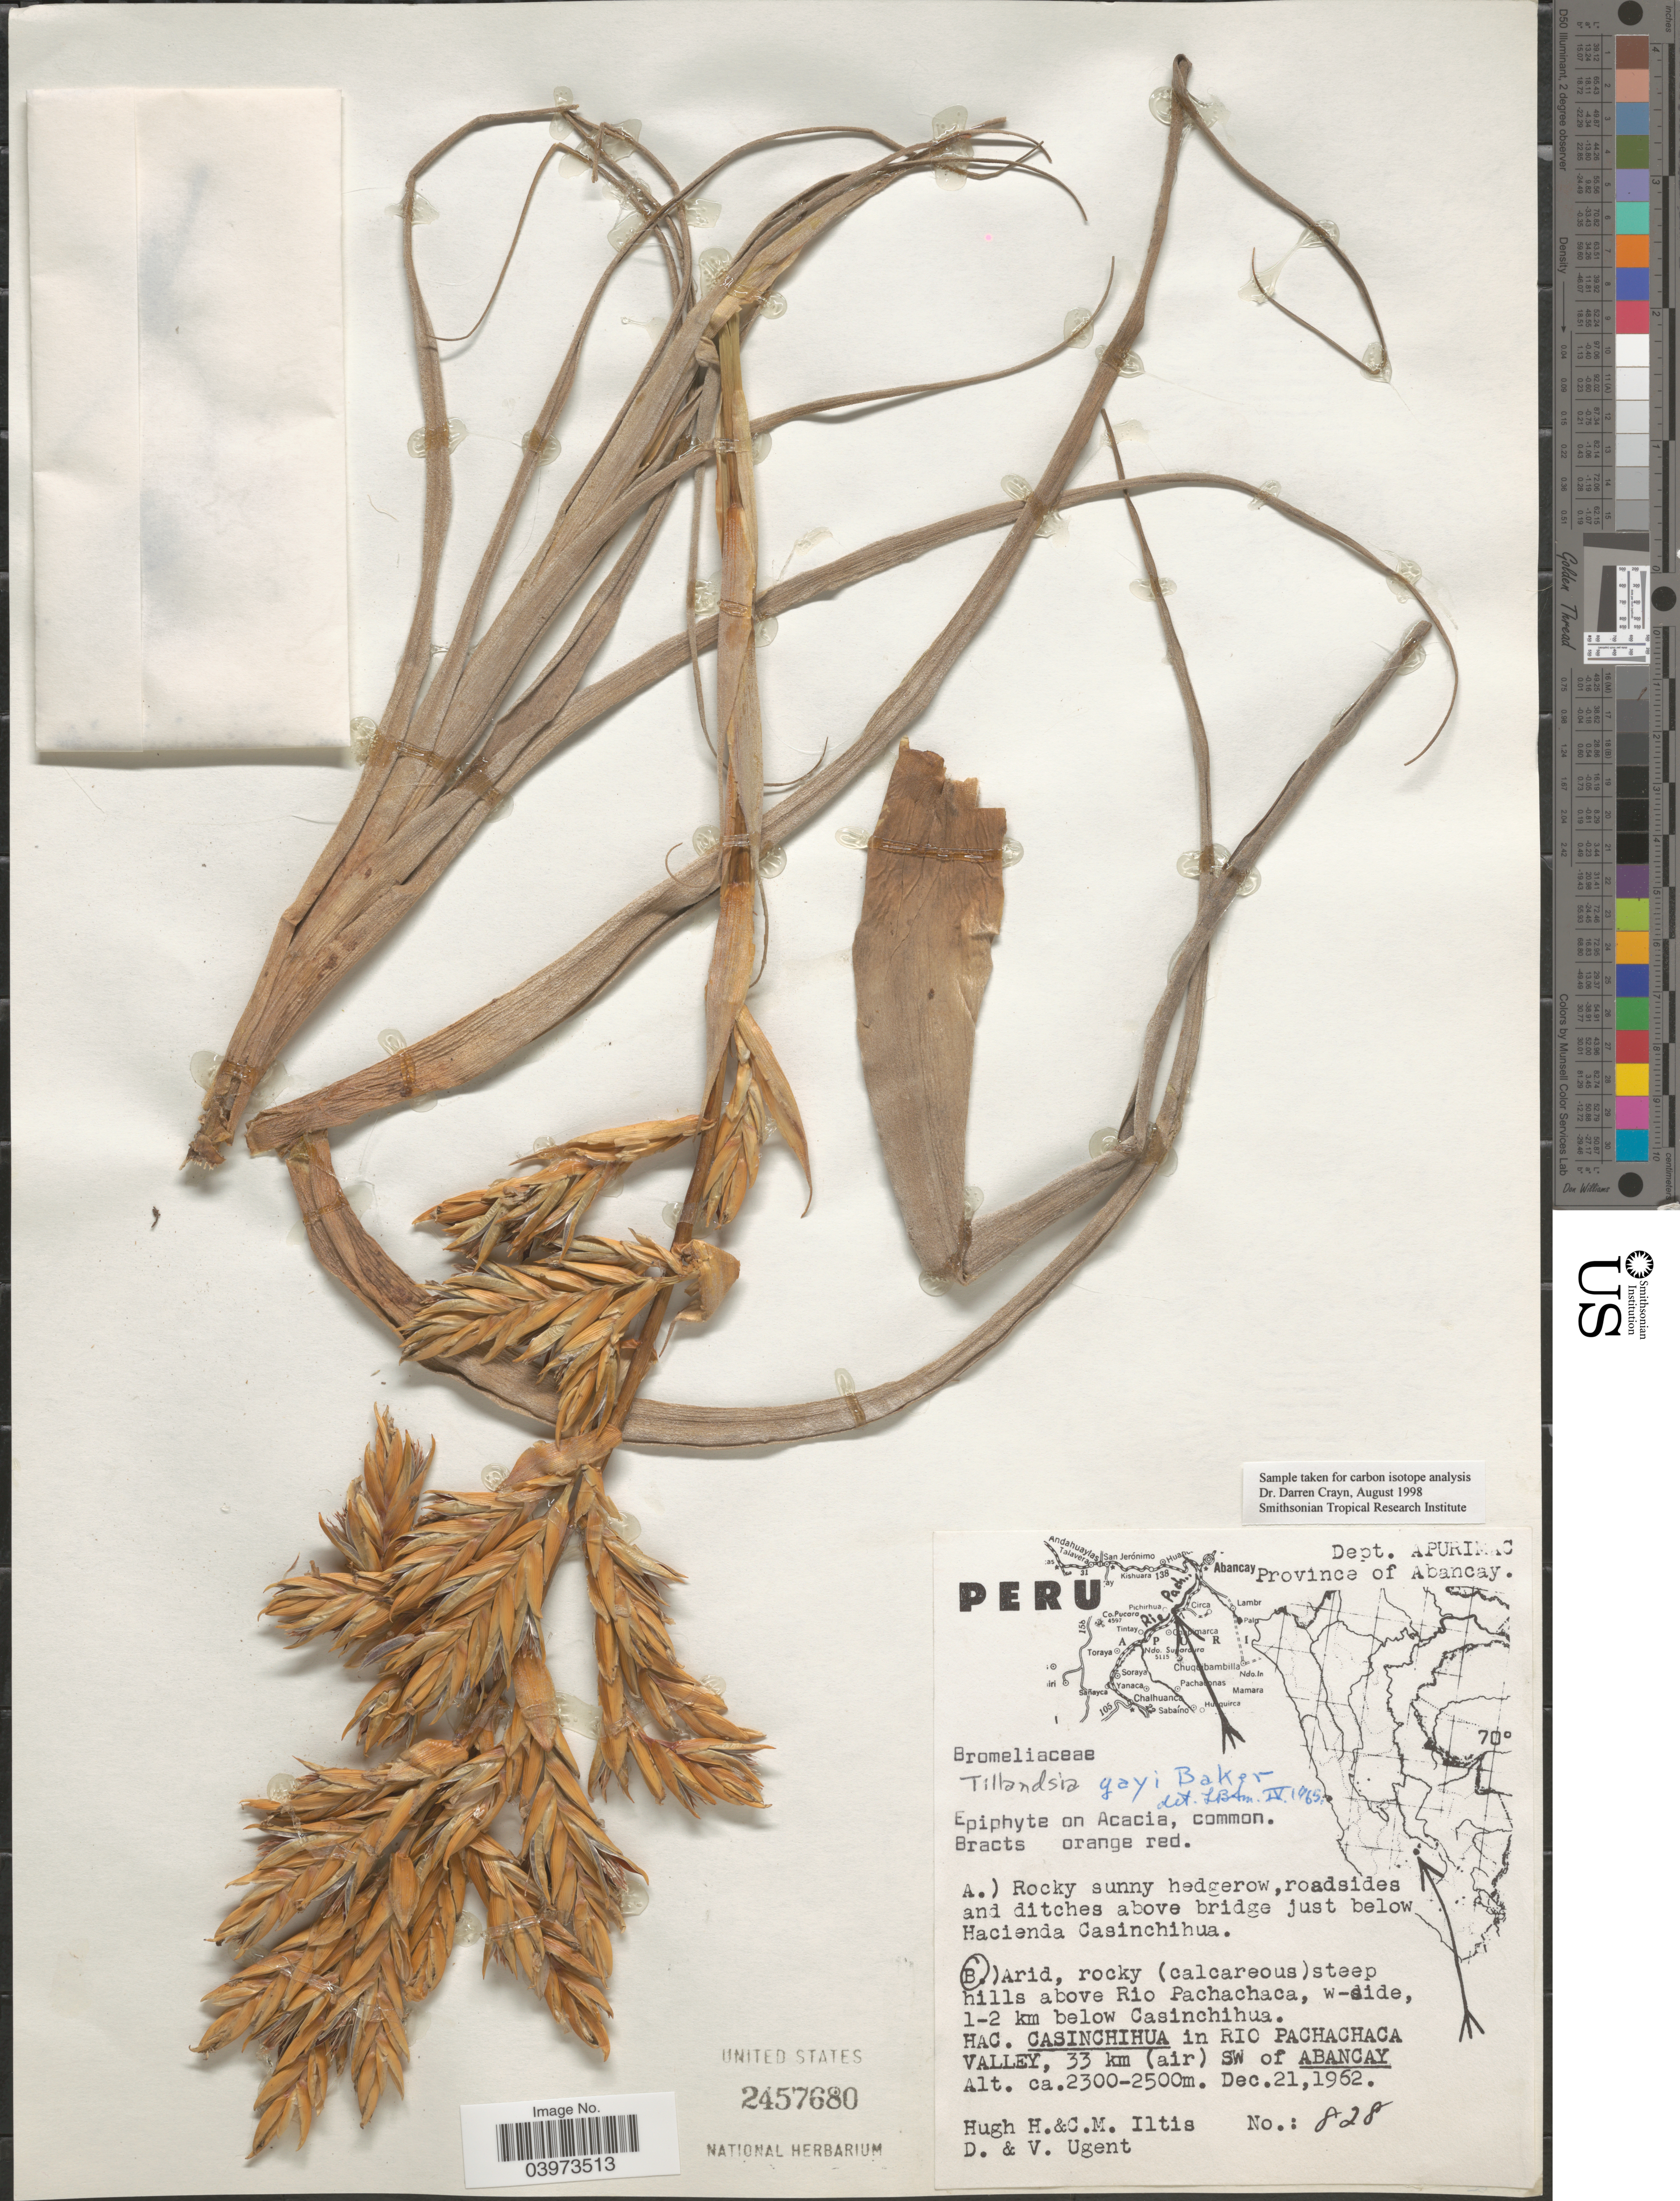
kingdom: Plantae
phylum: Tracheophyta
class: Liliopsida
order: Poales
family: Bromeliaceae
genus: Tillandsia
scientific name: Tillandsia gayi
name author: Baker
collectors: H. H. Iltis, C. M Iltis, D. Ugent & V. Ugent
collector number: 828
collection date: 1962-12-21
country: Peru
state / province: Apurímac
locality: Dept. Apurimac. Province of Abancay. Arid, rocky (calcareous) steep hills above Rio Pachachaca, w-side, 1-2 km below Casinchihua. Hac. Casinchihua in Rio Pachachaca Valley, 33 km (air) SW of Abancay.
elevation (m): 2300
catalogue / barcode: US 2457680